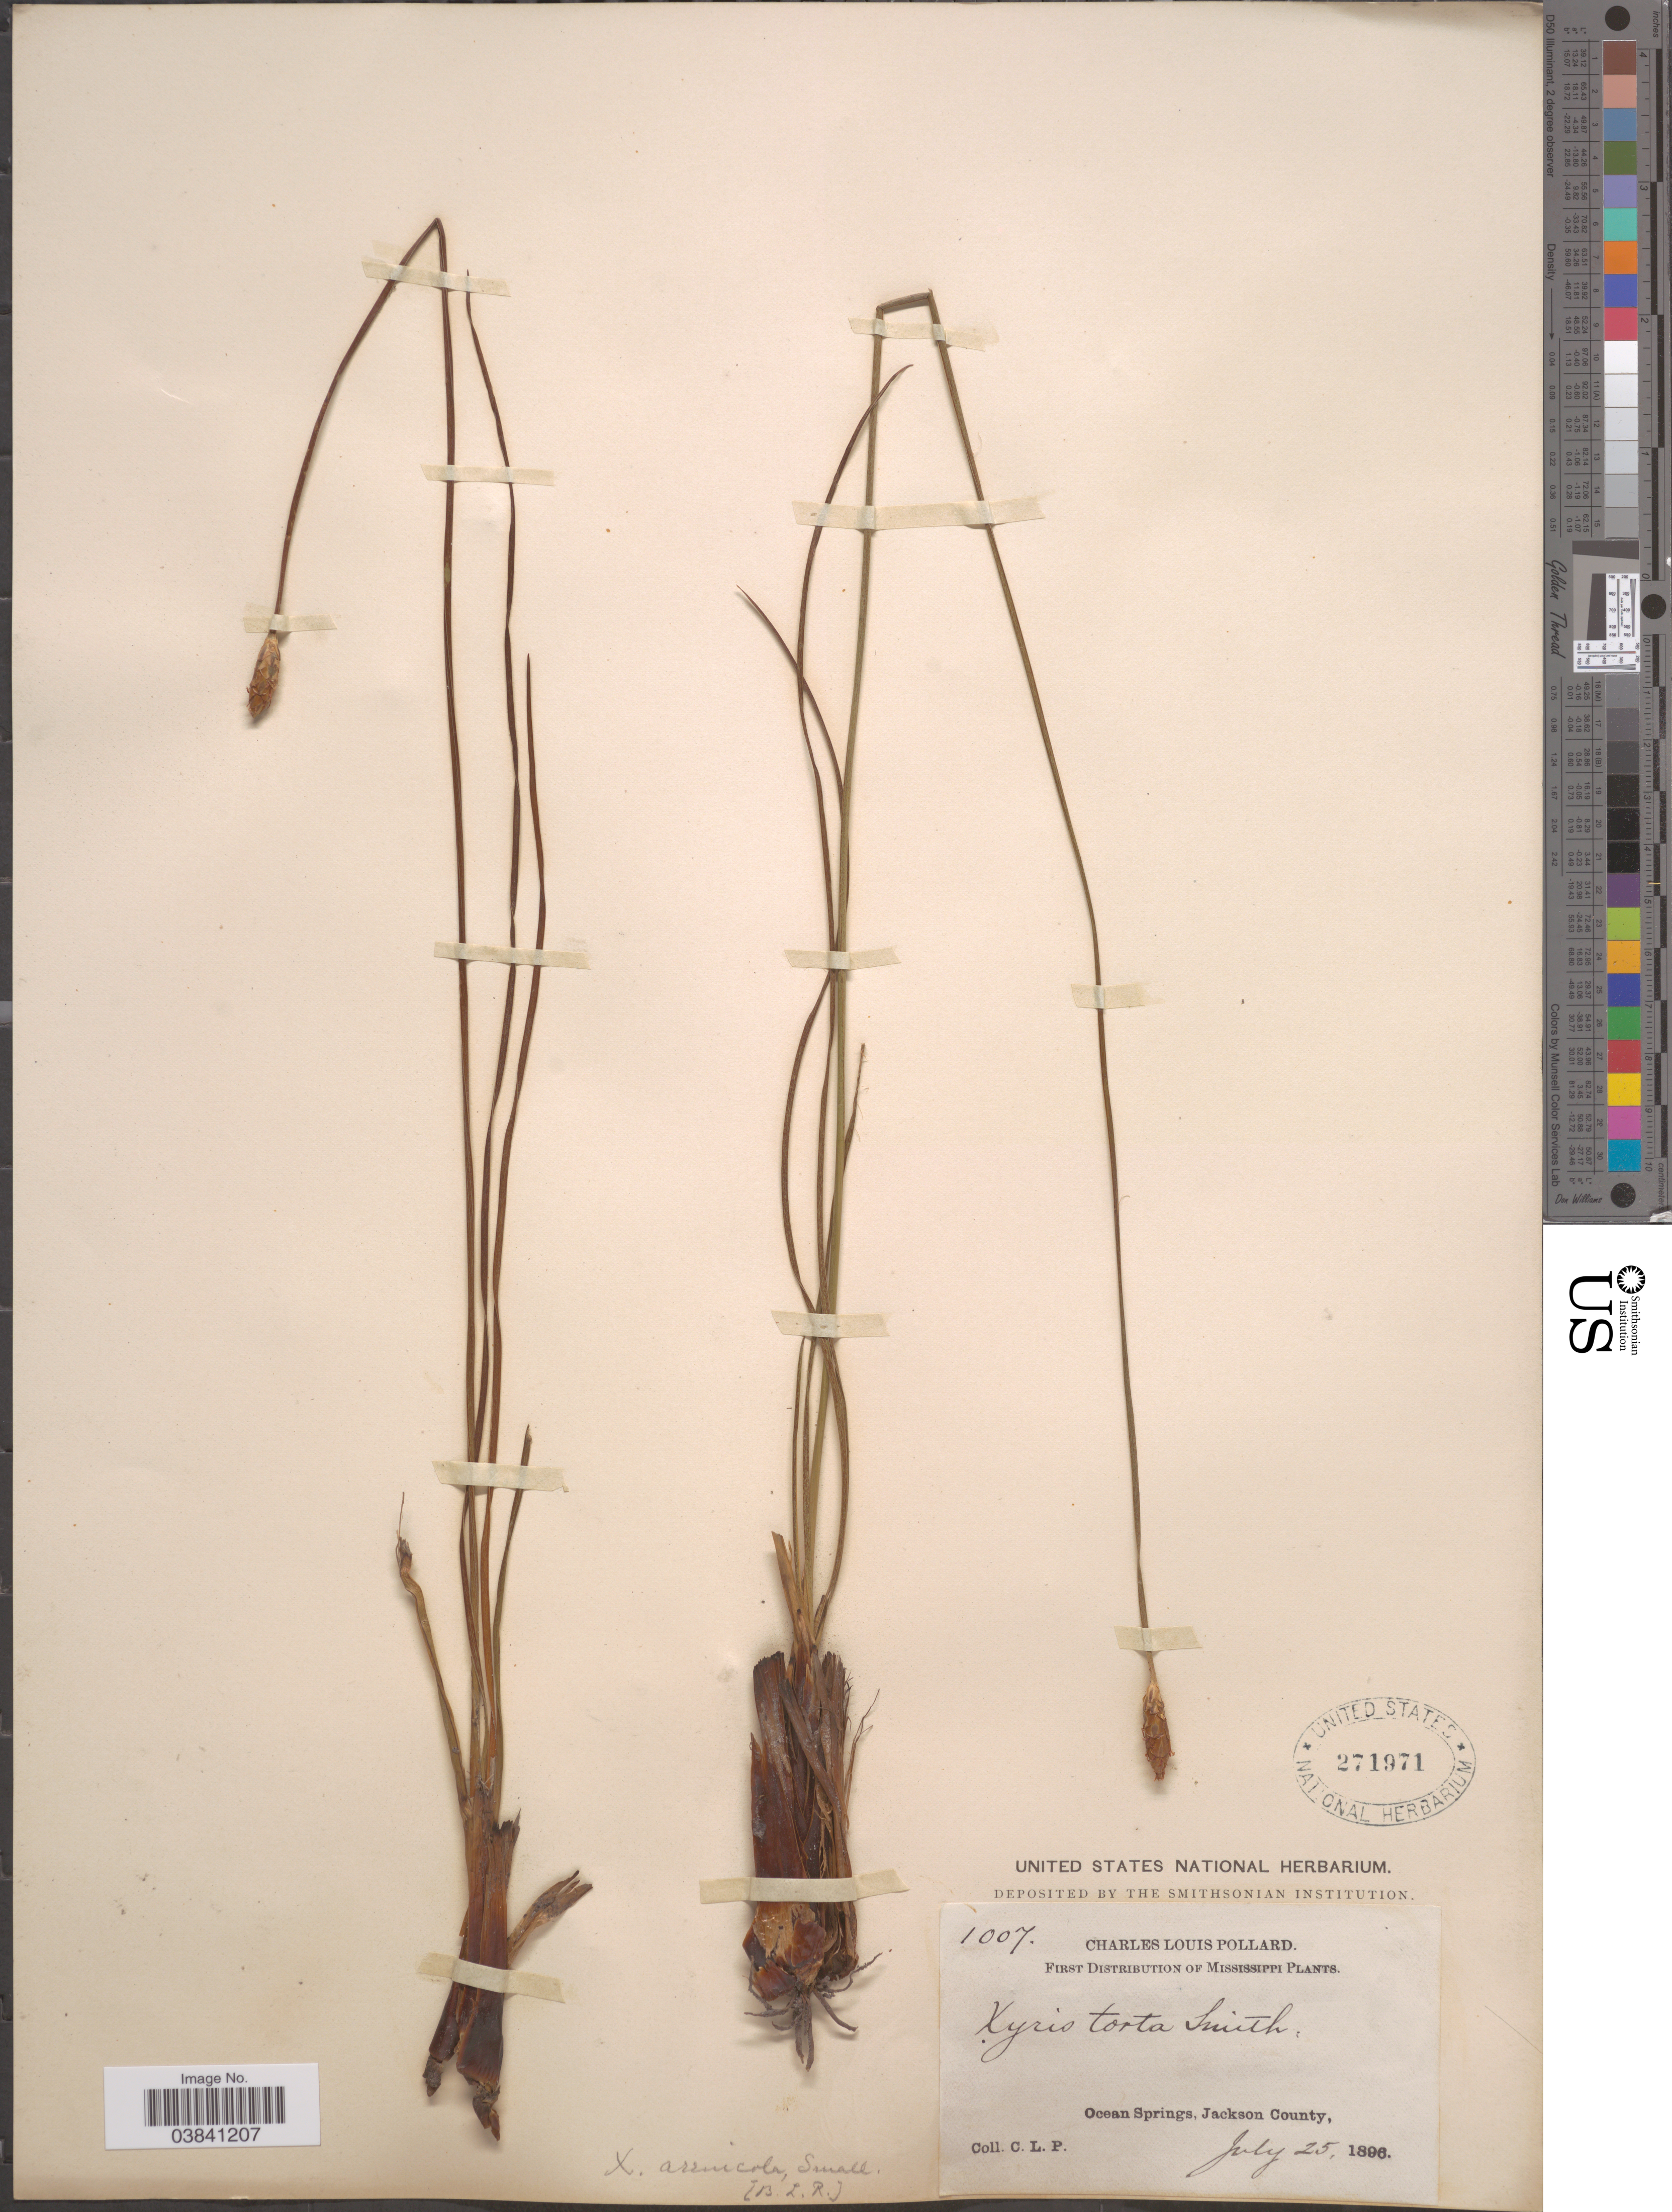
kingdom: Plantae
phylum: Tracheophyta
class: Liliopsida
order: Poales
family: Xyridaceae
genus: Xyris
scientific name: Xyris caroliniana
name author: Walter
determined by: Strong, Mark T., (BOT), Smithsonian Institution - National Museum of Natural History (UNITED STATES)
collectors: C. L. Pollard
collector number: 1007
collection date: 1896-07-25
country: United States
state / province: Mississippi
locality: Ocean Springs, Jackson County.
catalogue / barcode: US 271971